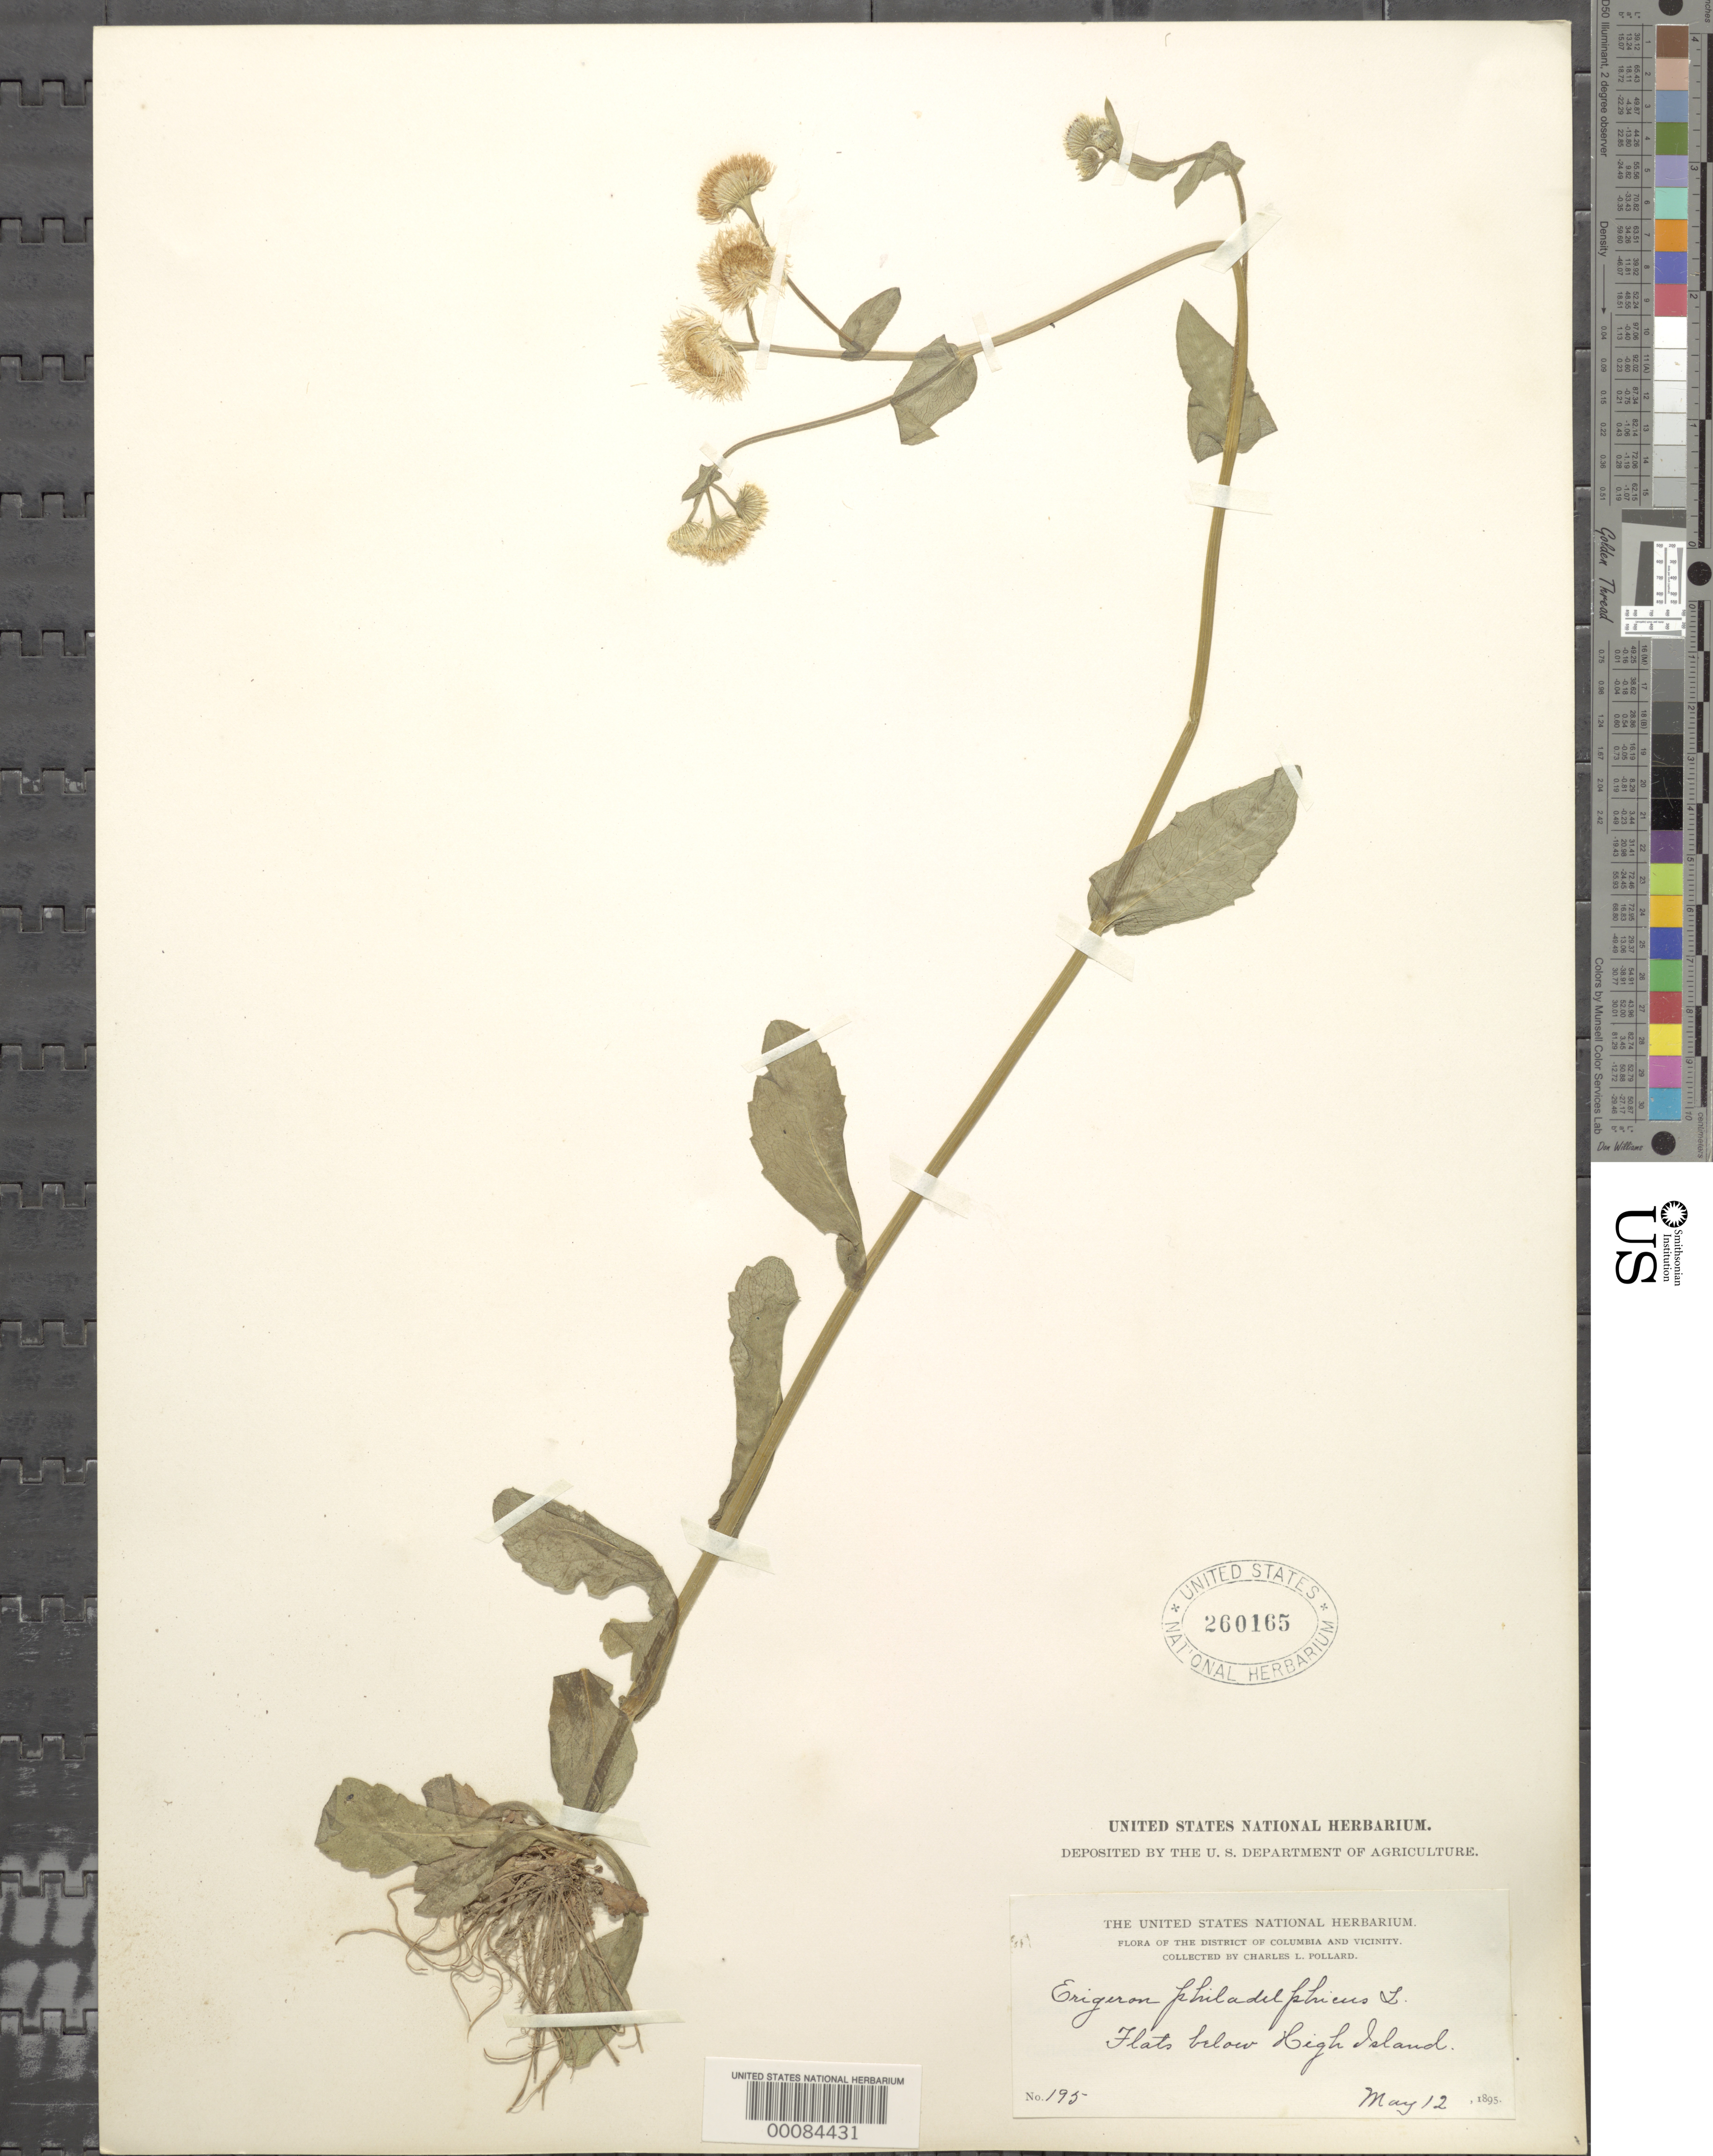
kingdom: Plantae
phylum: Tracheophyta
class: Magnoliopsida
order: Asterales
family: Asteraceae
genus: Erigeron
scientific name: Erigeron philadelphicus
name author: L.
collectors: C. L. Pollard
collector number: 195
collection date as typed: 12 May 1895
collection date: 1895-05-12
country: United States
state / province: Maryland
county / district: Montgomery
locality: Below High Island C. & O. Canal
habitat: Flats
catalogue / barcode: US 260165